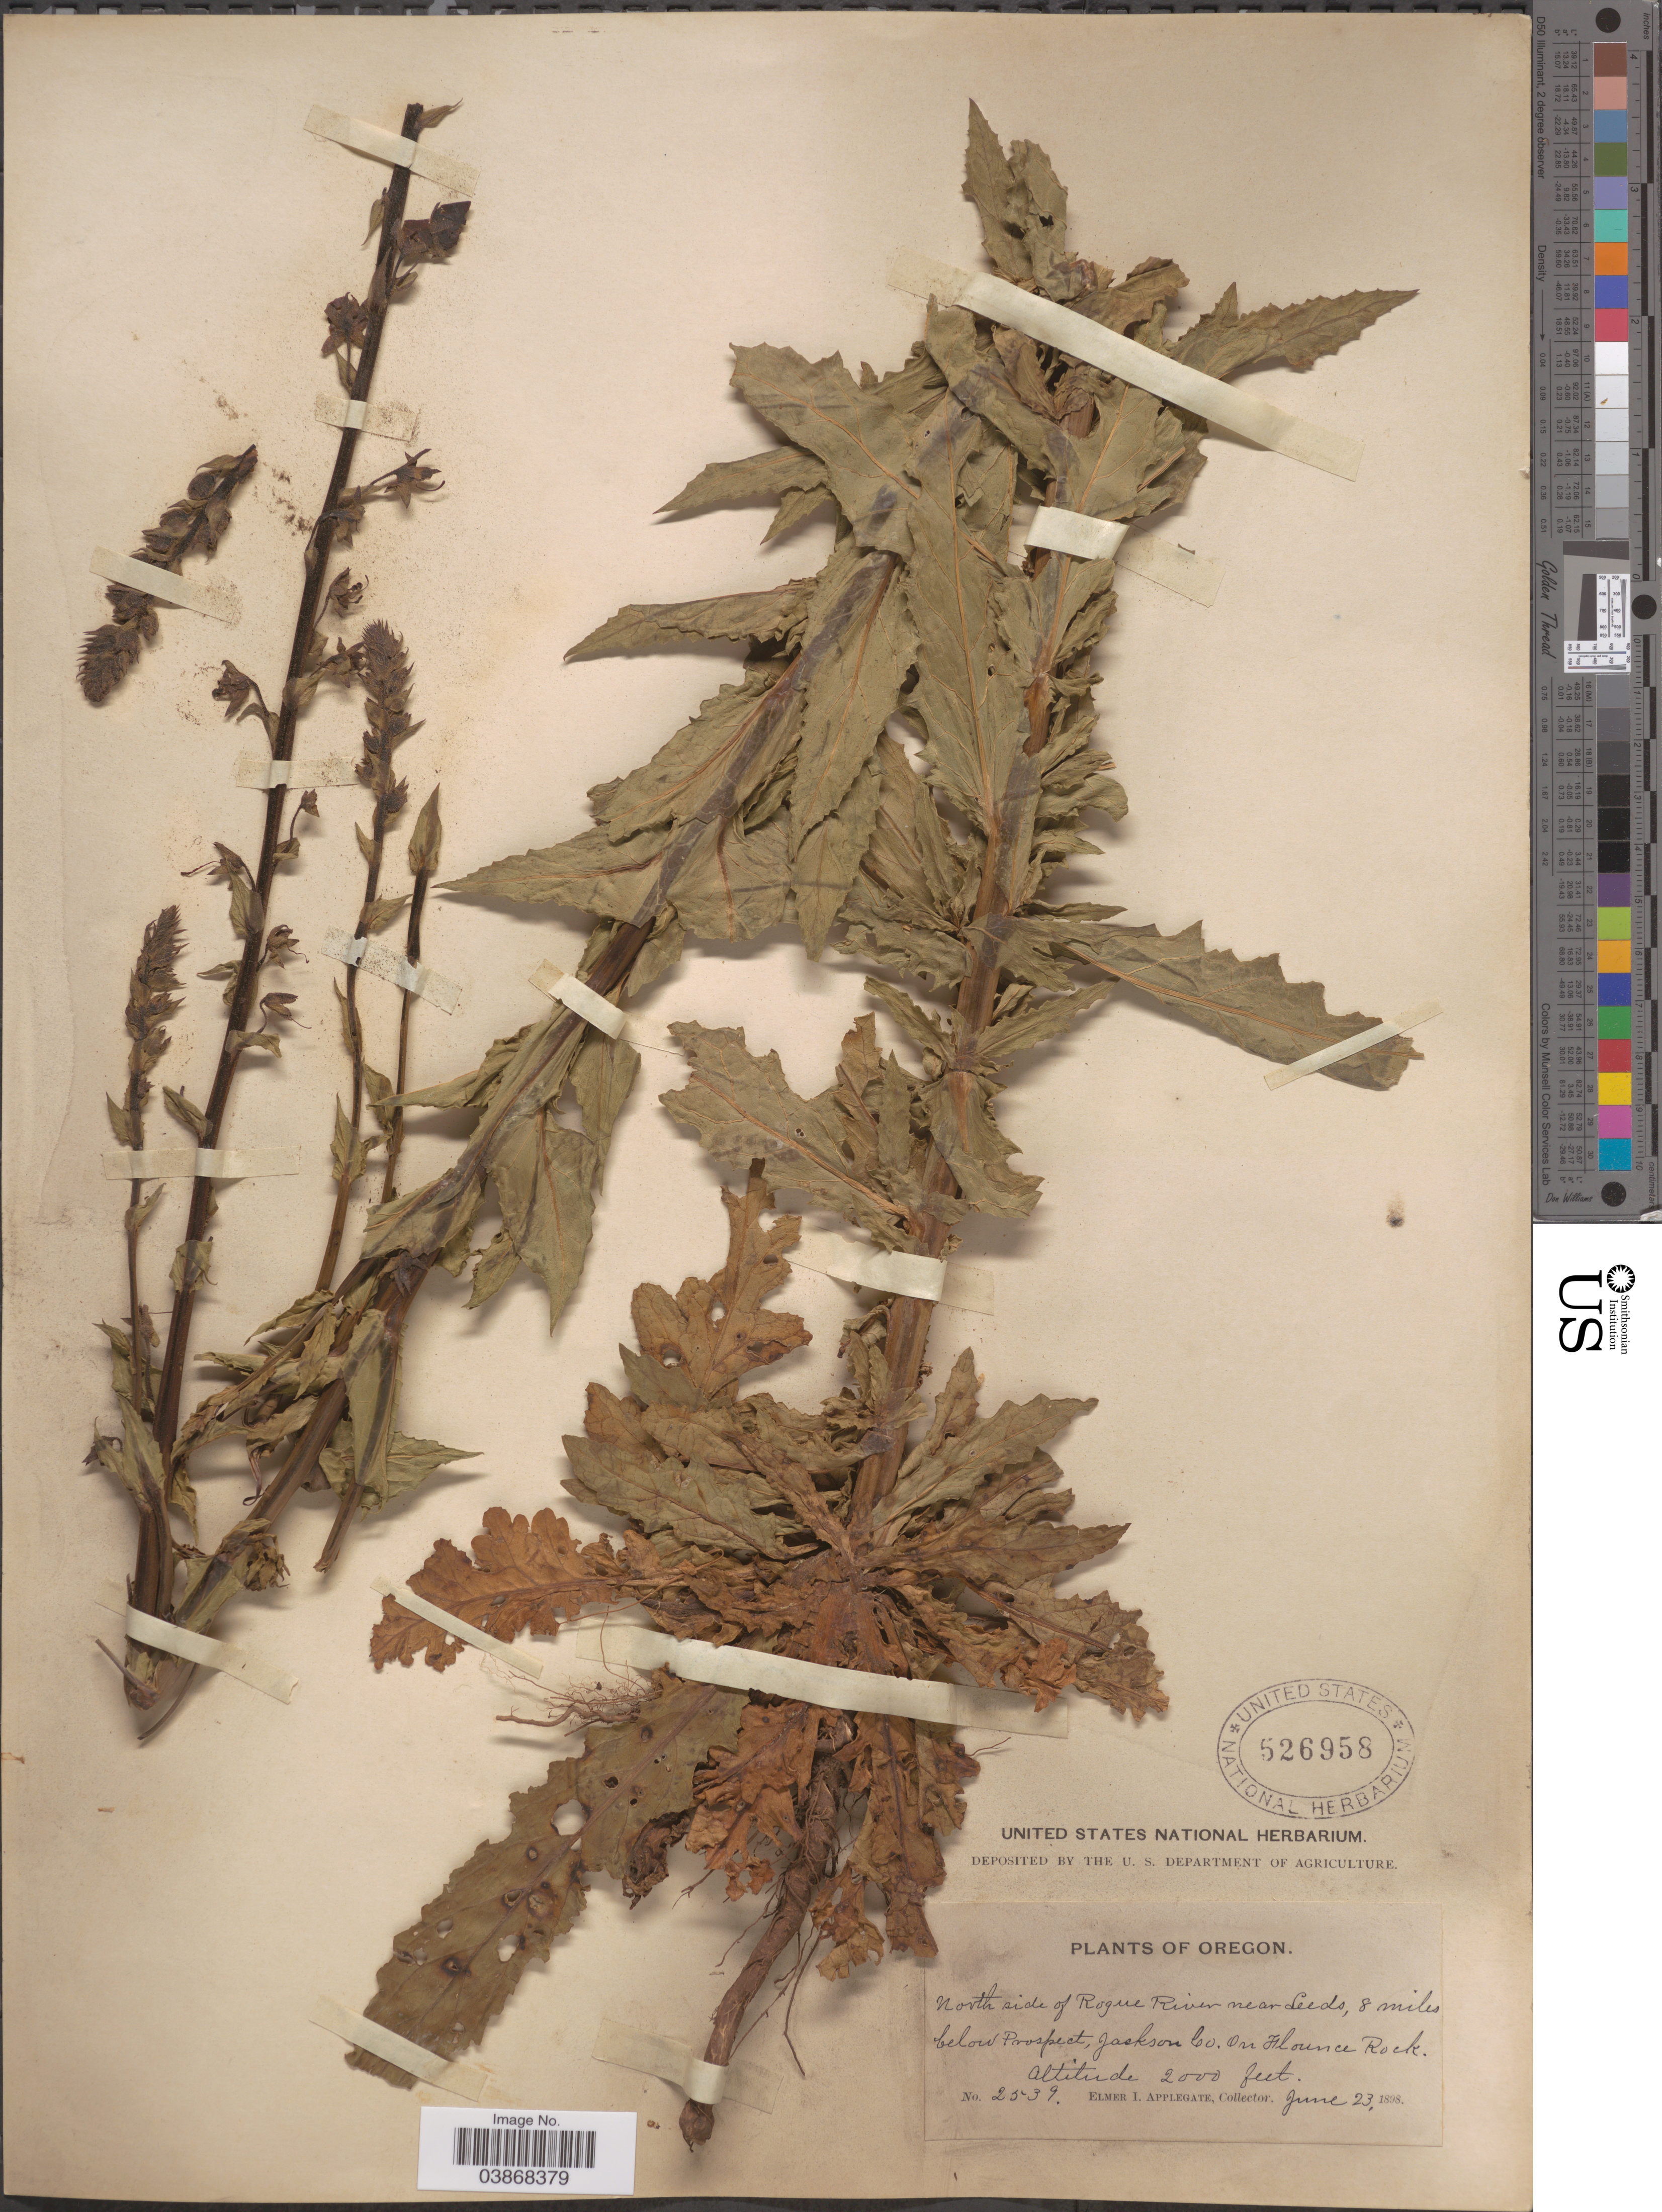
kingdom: Plantae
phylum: Tracheophyta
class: Magnoliopsida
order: Lamiales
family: Scrophulariaceae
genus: Verbascum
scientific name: Verbascum blattaria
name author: L.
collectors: E. I. Applegate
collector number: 2539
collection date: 1898-06-23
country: United States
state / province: Oregon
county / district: Jackson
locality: North side of Rogue River near Leeds, 8 miles below Prospect, Jackson Co. On Flounce Rock.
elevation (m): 610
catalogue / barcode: US 526958